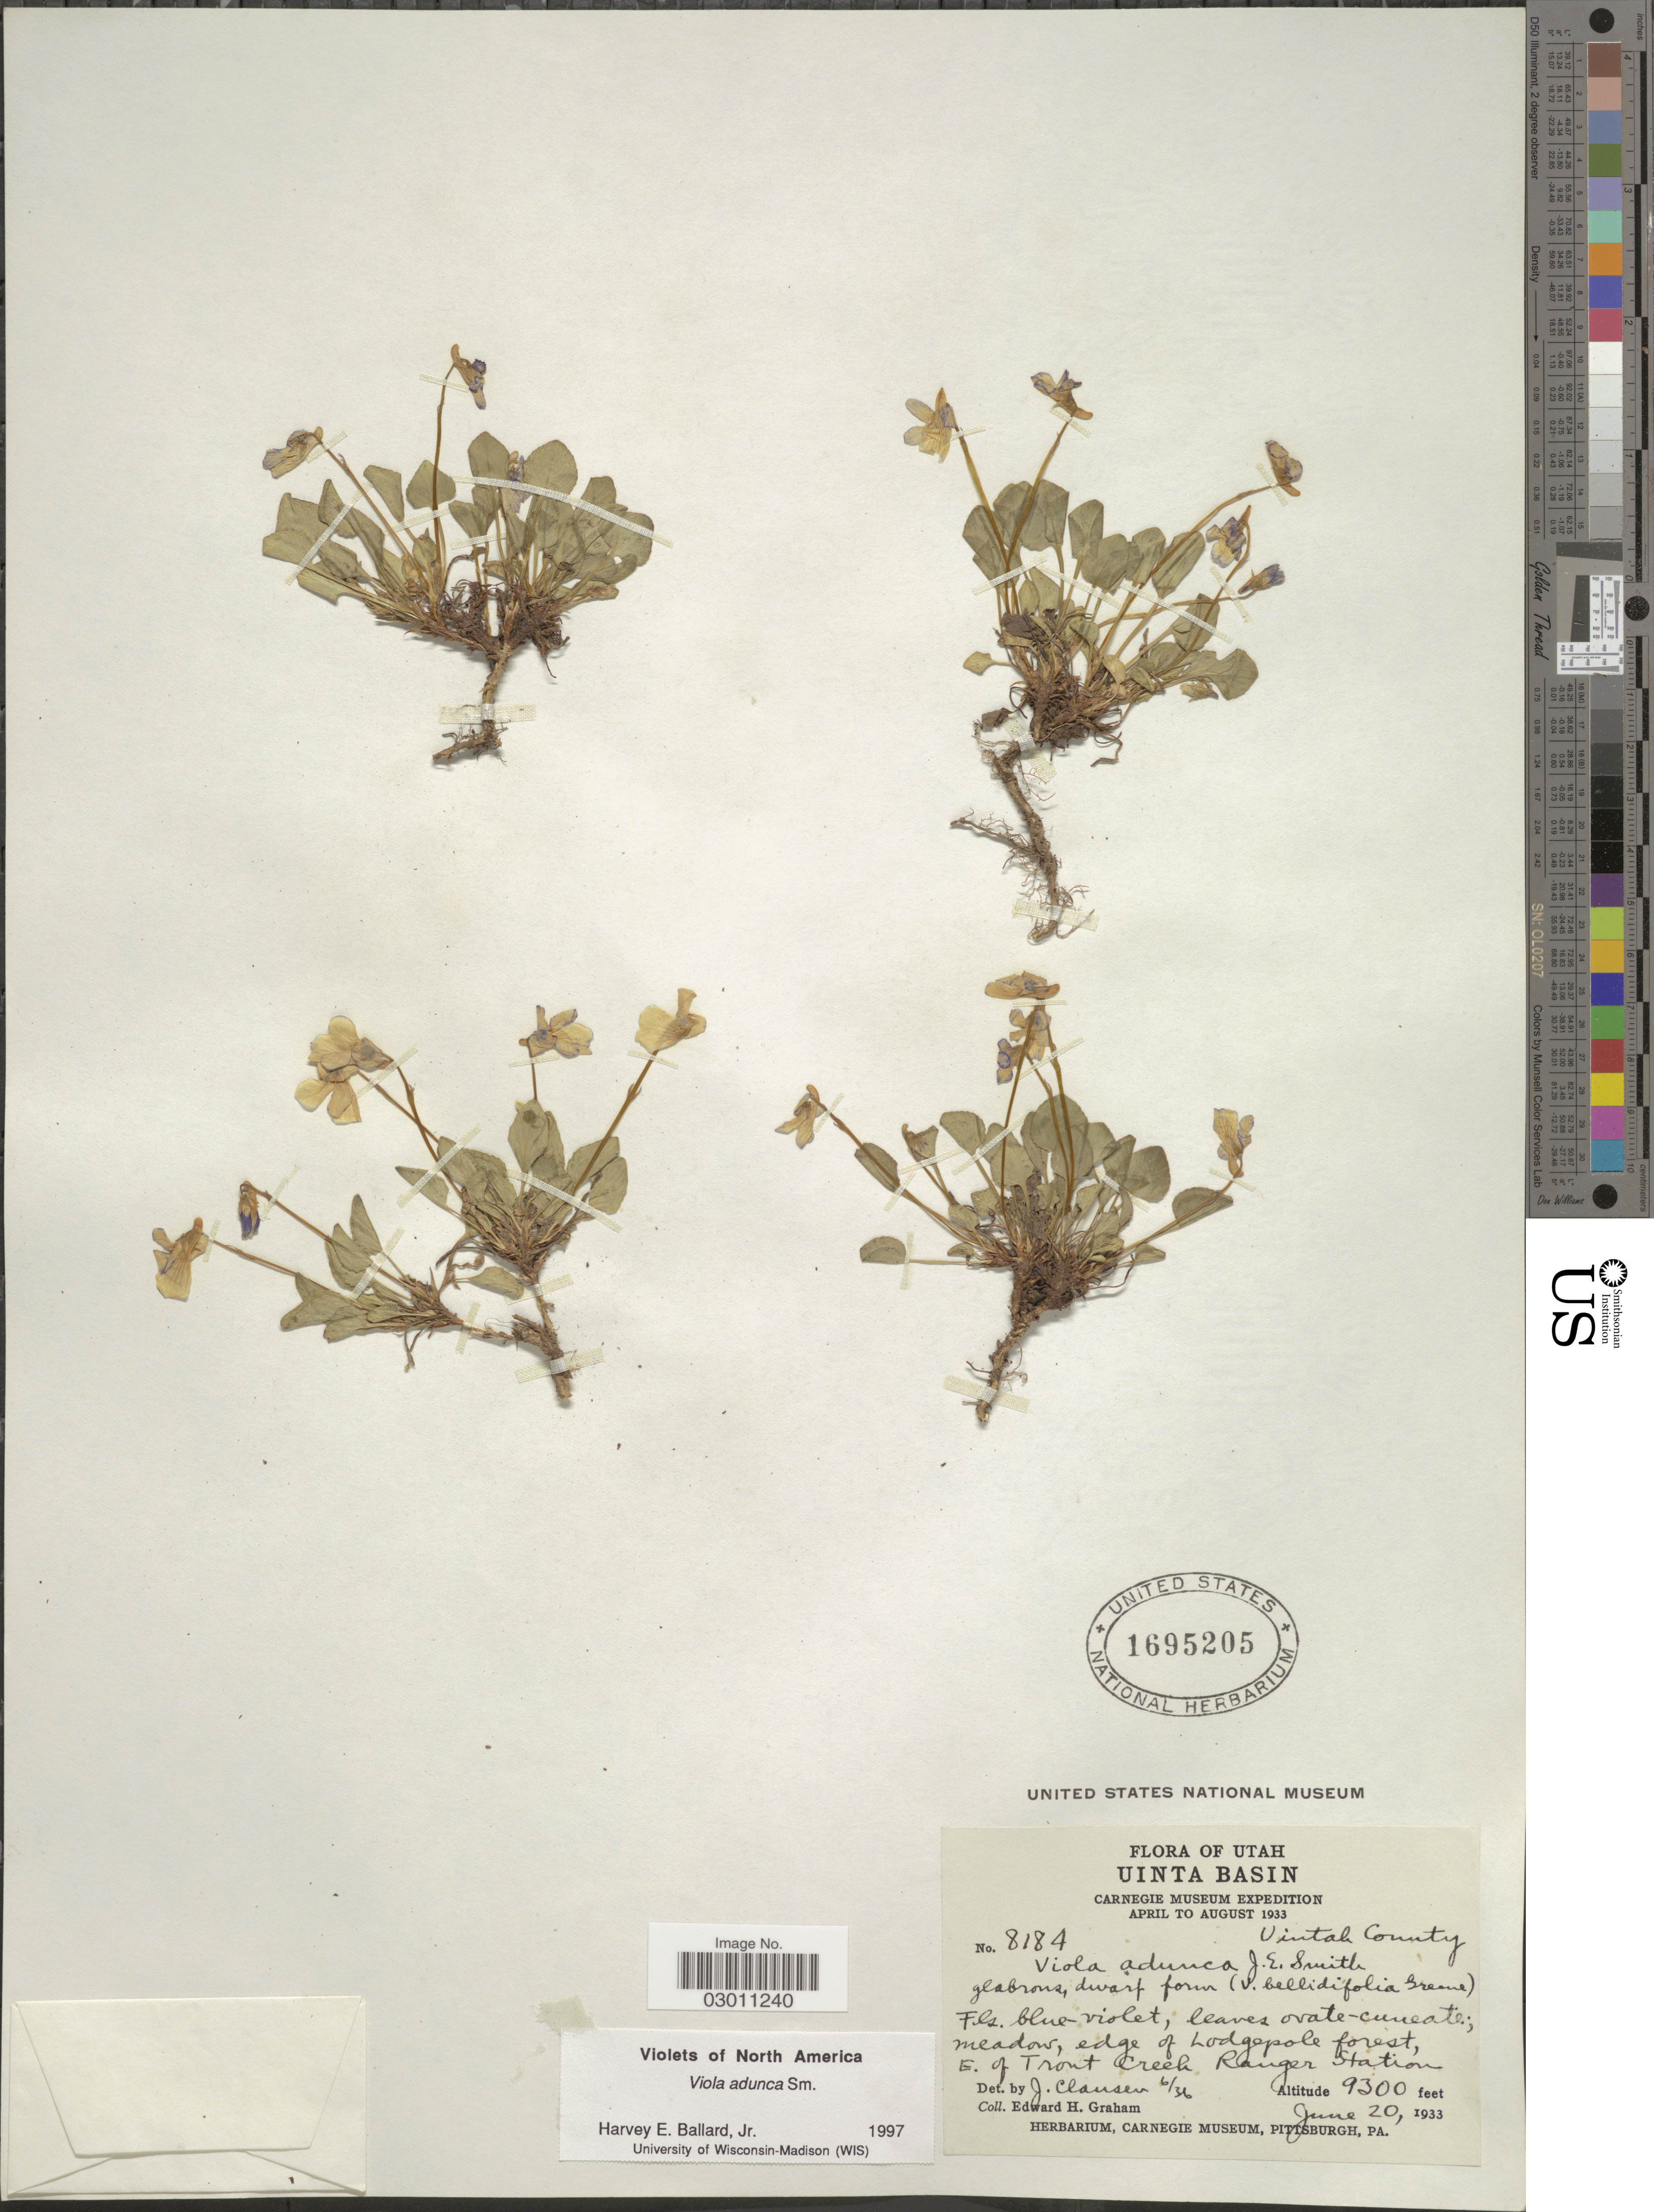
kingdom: Plantae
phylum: Tracheophyta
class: Magnoliopsida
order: Malpighiales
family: Violaceae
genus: Viola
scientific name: Viola adunca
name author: Sm.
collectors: E. H. Graham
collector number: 8184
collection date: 1933-06-20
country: United States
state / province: Utah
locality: Uinta Basin. Edge of Lodgepole forest, E. of Tront Creek Ranger Station.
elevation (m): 2835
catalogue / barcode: US 1695205